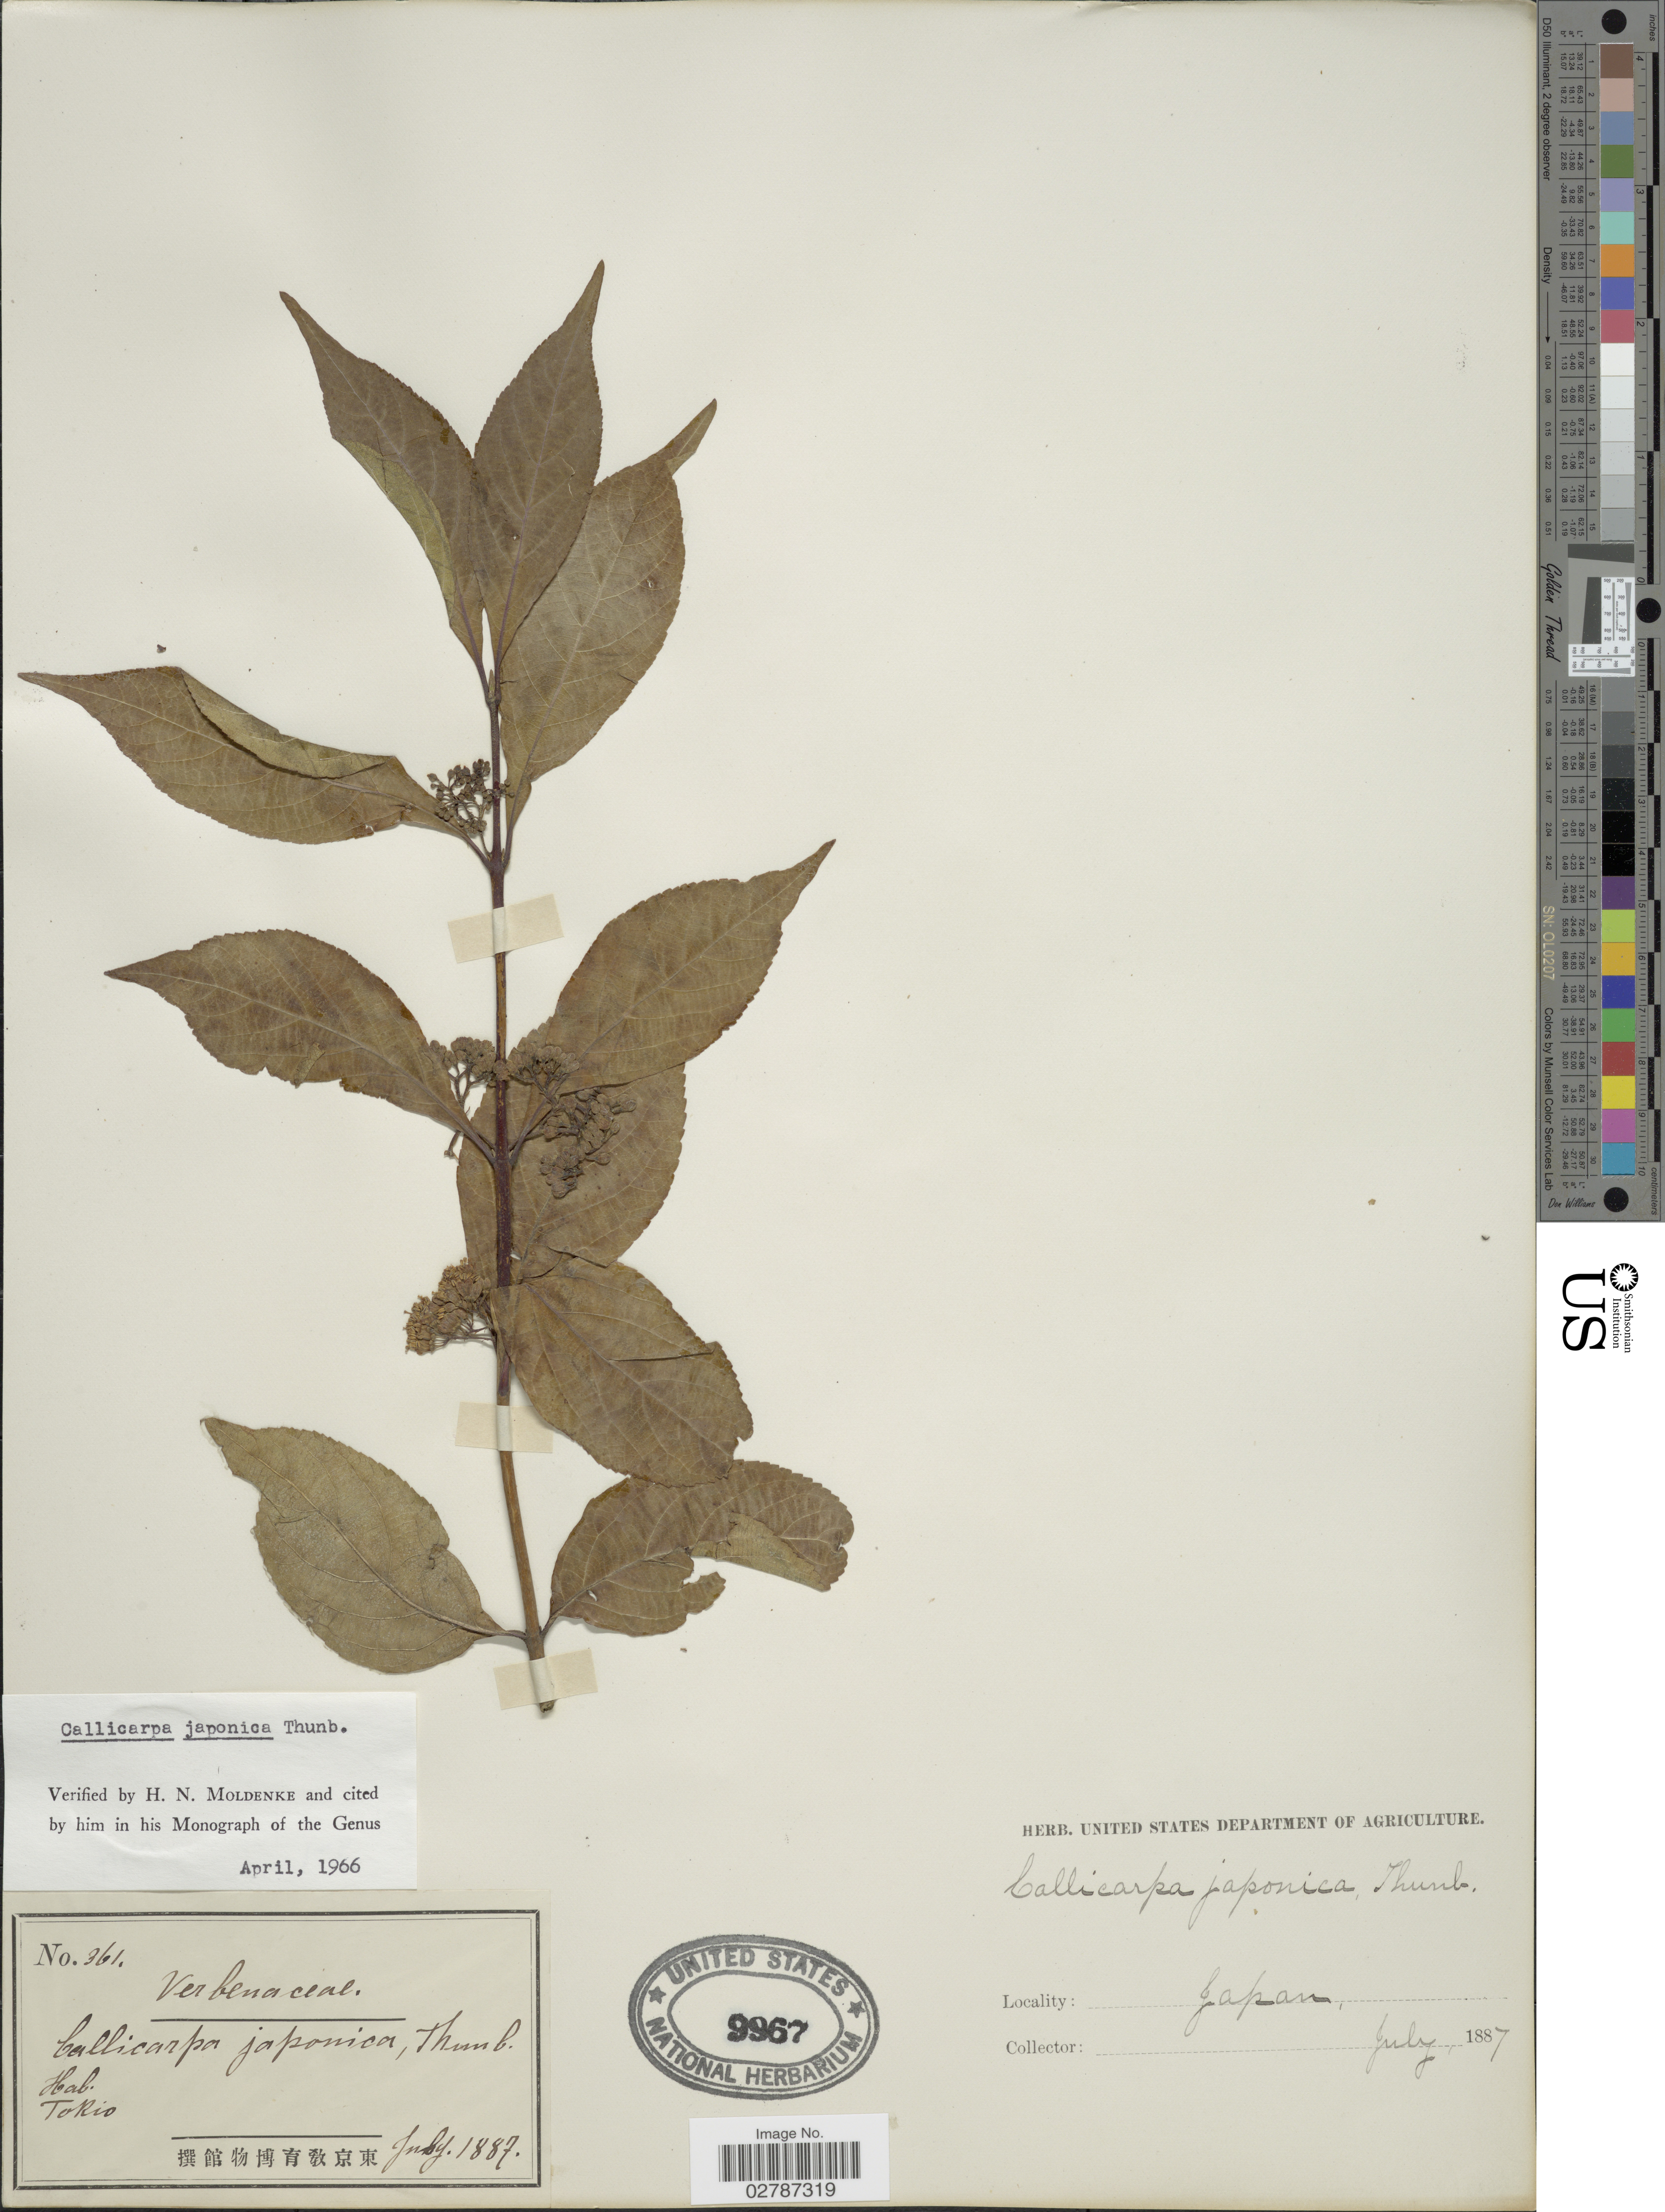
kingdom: Plantae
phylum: Tracheophyta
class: Magnoliopsida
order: Lamiales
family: Lamiaceae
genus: Callicarpa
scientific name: Callicarpa japonica var. japonica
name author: Thunb.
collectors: ex herb. U. S. Department of Agriculture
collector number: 361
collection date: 1887-07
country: Japan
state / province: Tokyo, Federal City of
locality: Tokio.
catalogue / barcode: US 9967